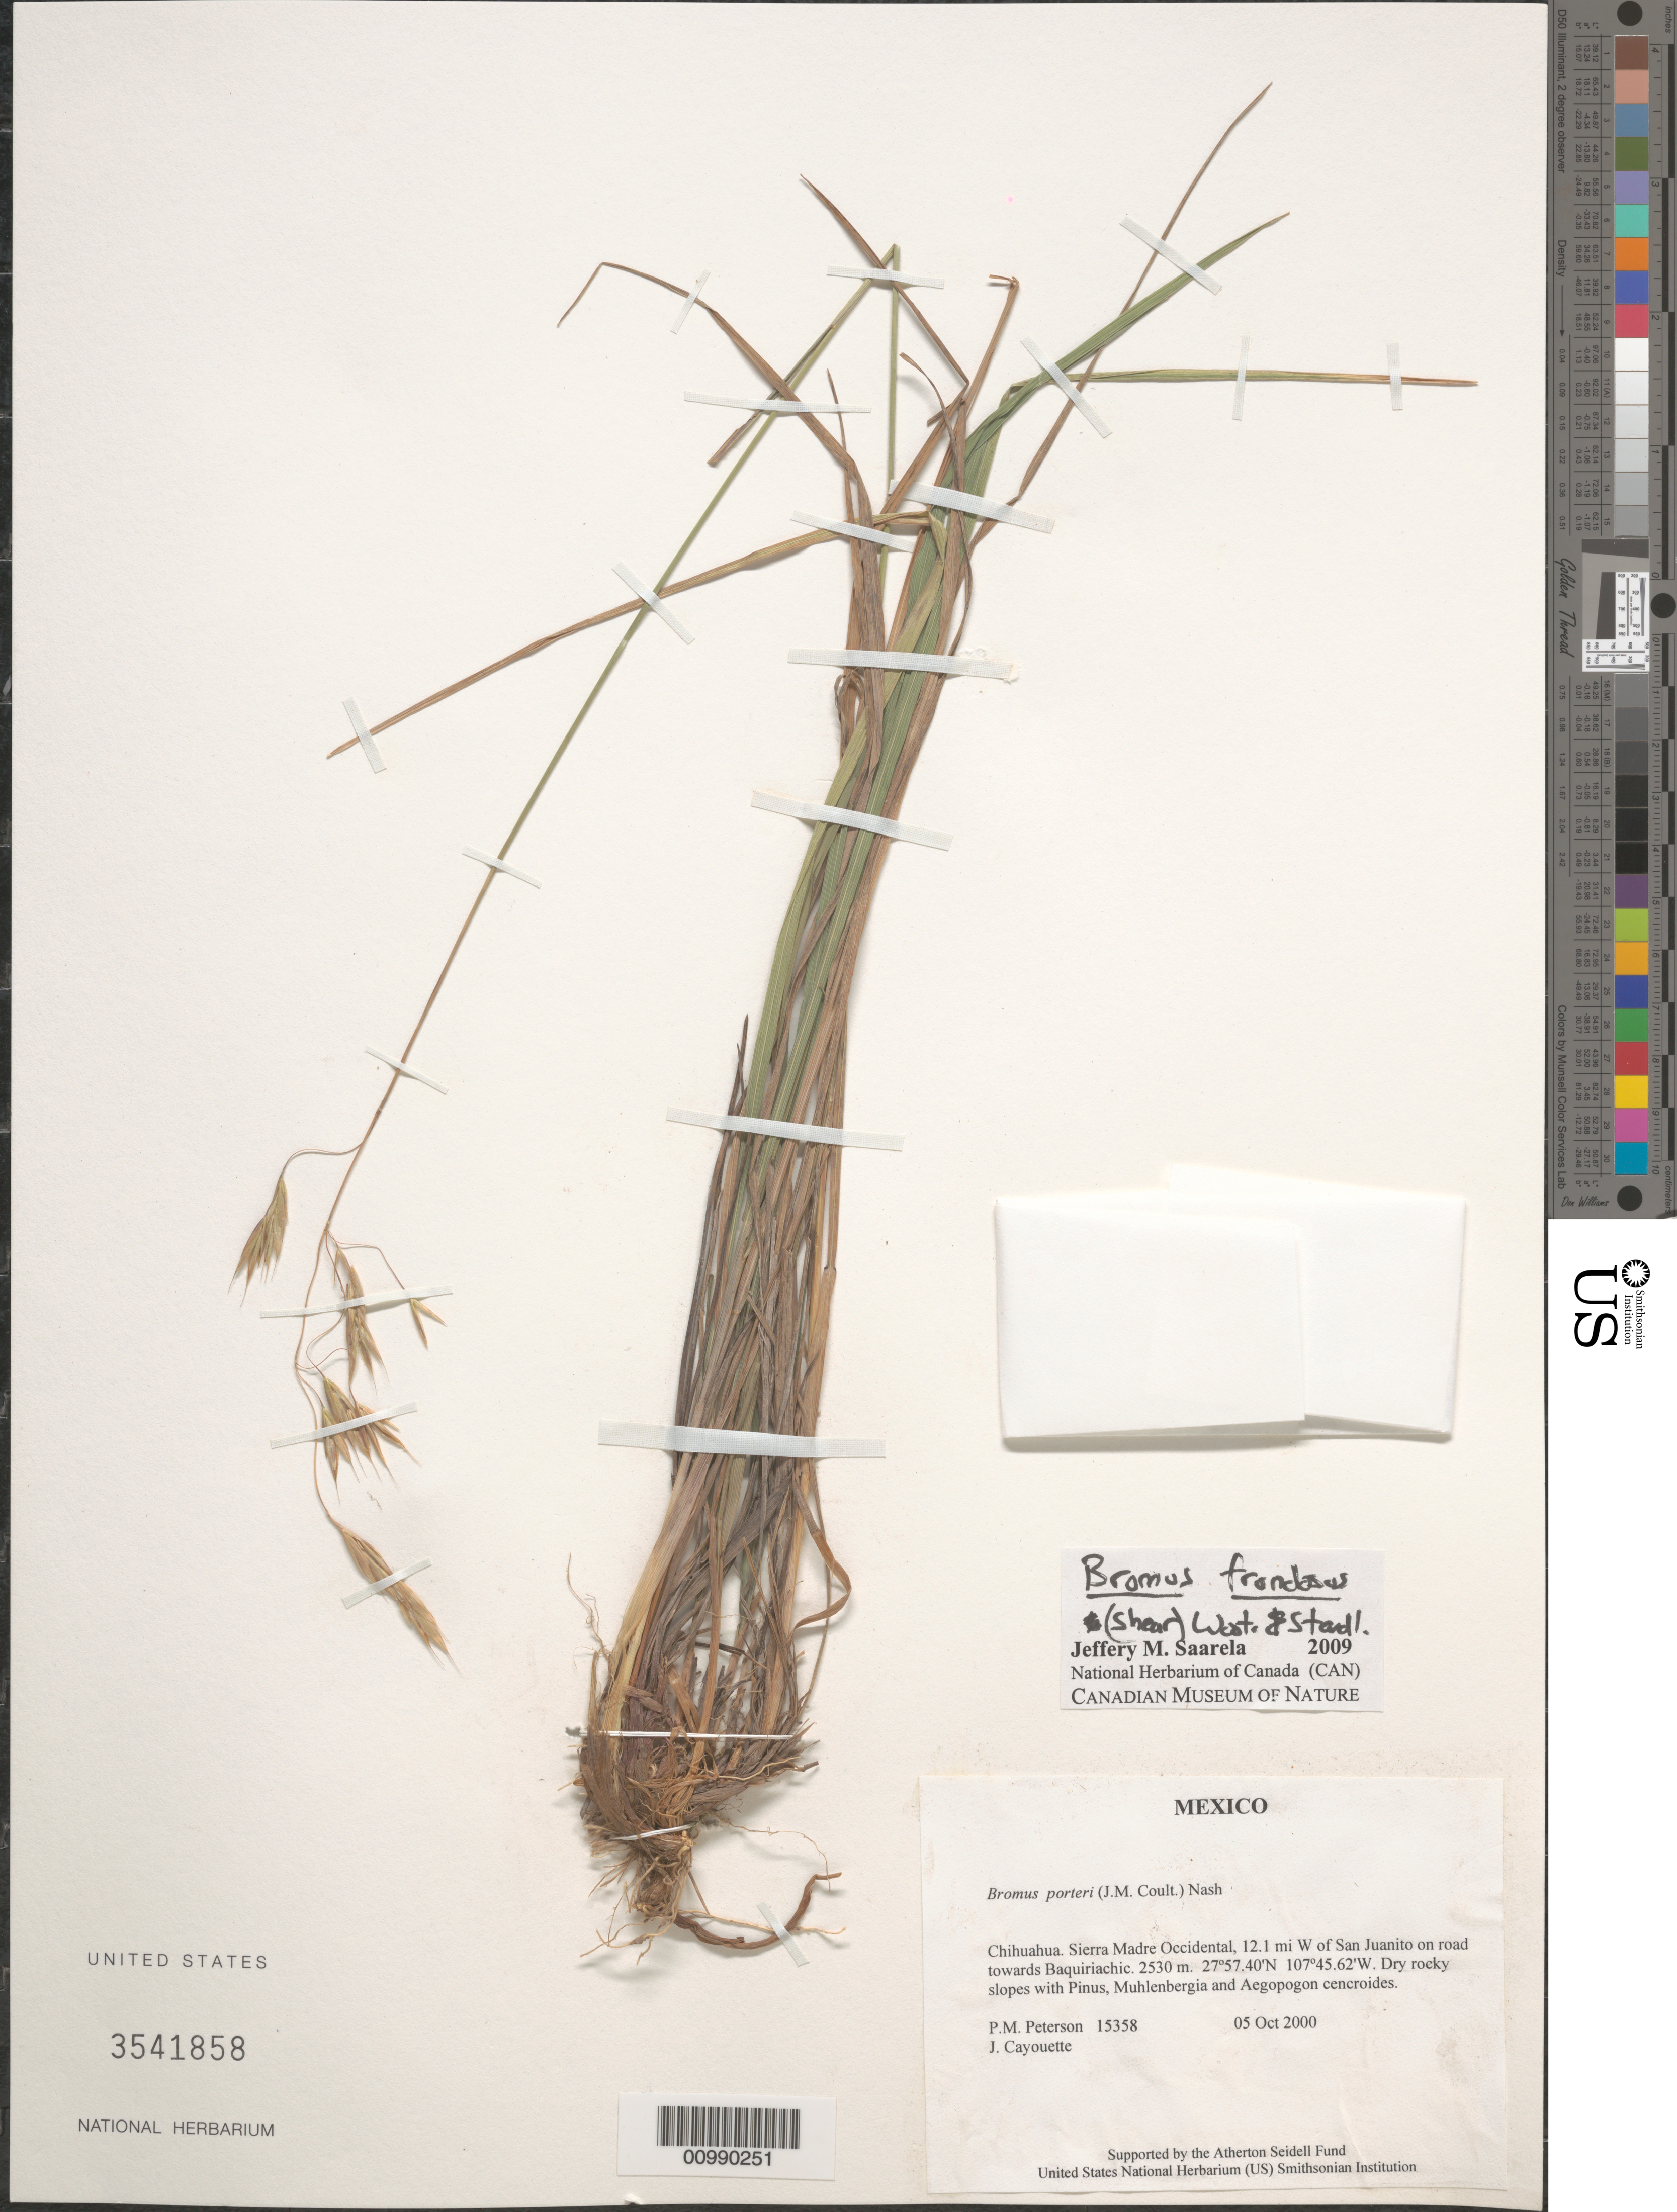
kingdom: Plantae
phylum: Tracheophyta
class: Liliopsida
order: Poales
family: Poaceae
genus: Bromus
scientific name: Bromus frondosus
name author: (Shear) Wooton & Standl.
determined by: Saarela, J. M., (CAN), Canadian Museum of Nature (CANADA)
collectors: P. M. Peterson & J. Cayouette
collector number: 15358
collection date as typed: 05 Oct 2000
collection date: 2000-10-05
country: Mexico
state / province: Chihuahua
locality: Sierra Madre Occidental, 12.1 mi W of San Juanito on road towards Baquiriachic.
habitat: Dry rocky slopes with Pinus, Muhlenbergia and Aegopogon cencroides.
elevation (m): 2530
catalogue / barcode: US 3541858